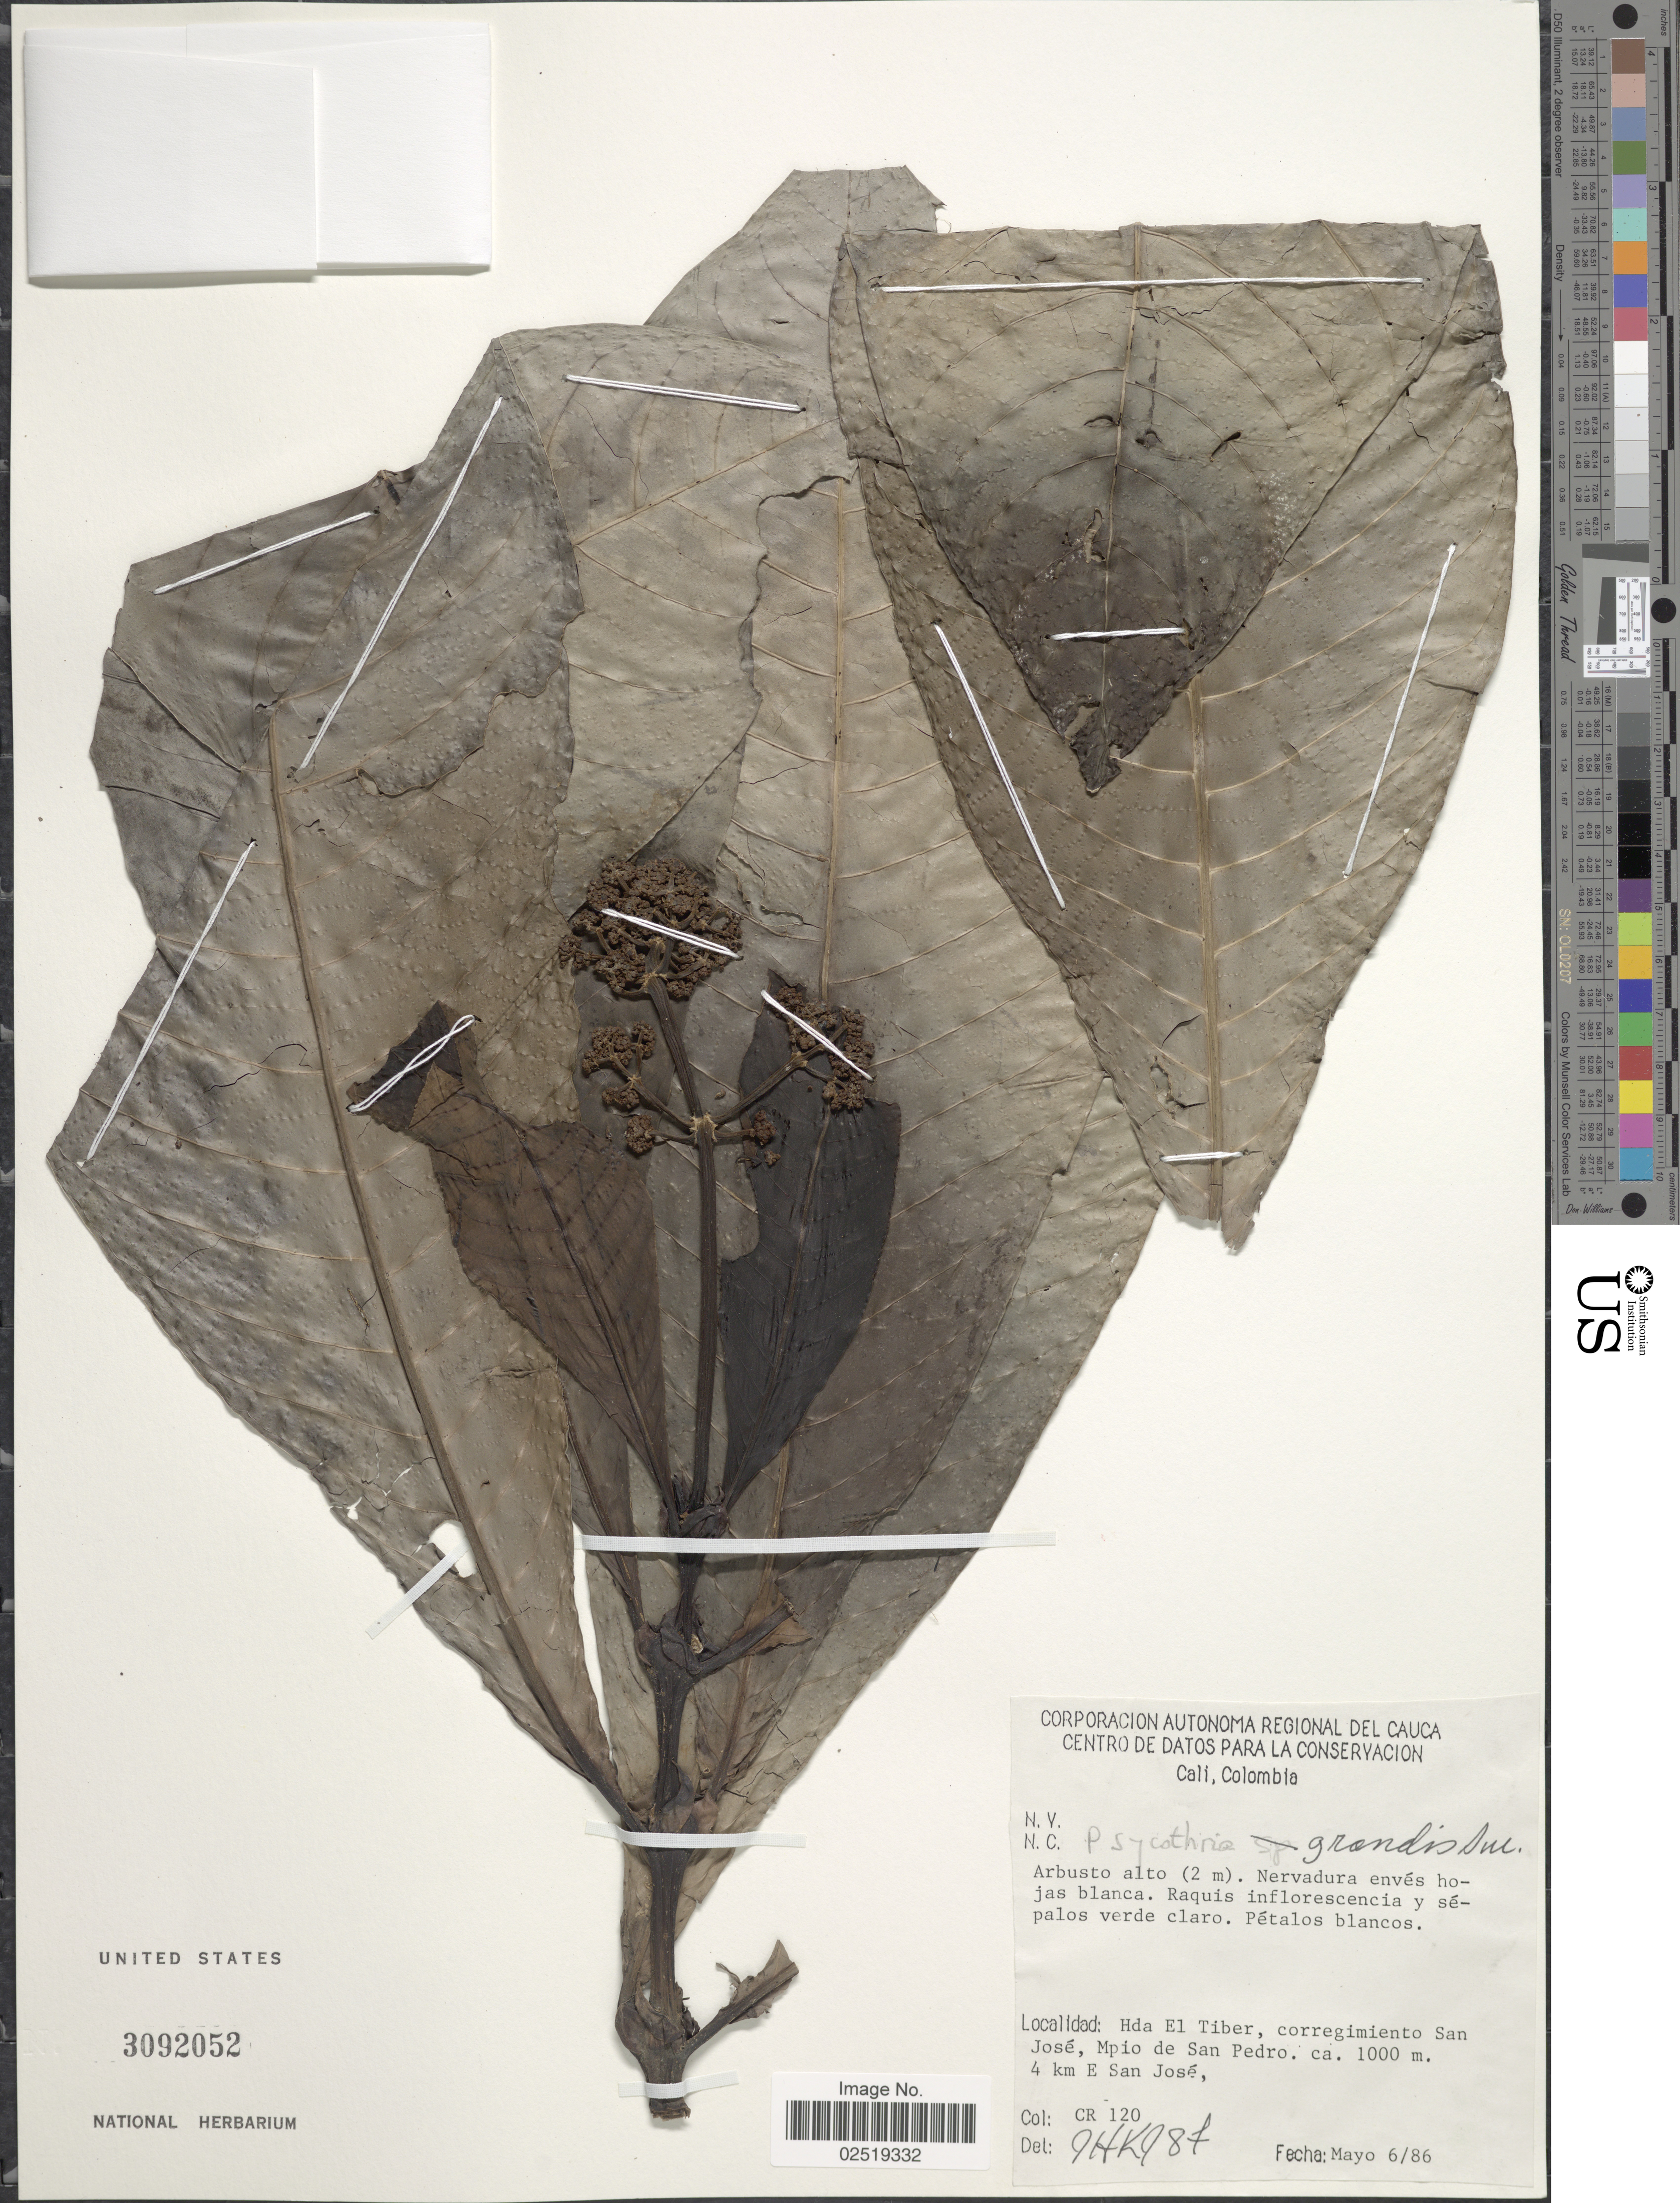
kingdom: Plantae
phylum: Tracheophyta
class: Magnoliopsida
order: Gentianales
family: Rubiaceae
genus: Psychotria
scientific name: Psychotria grandis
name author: Sw.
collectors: C. R.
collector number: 120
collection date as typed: Transcribed d/m/y: 6/5/86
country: Colombia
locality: Hda El Tiber, corregimiento San Jose, Mpio de San Pedro, 4 km E San Jose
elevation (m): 1000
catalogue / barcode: US 3092052